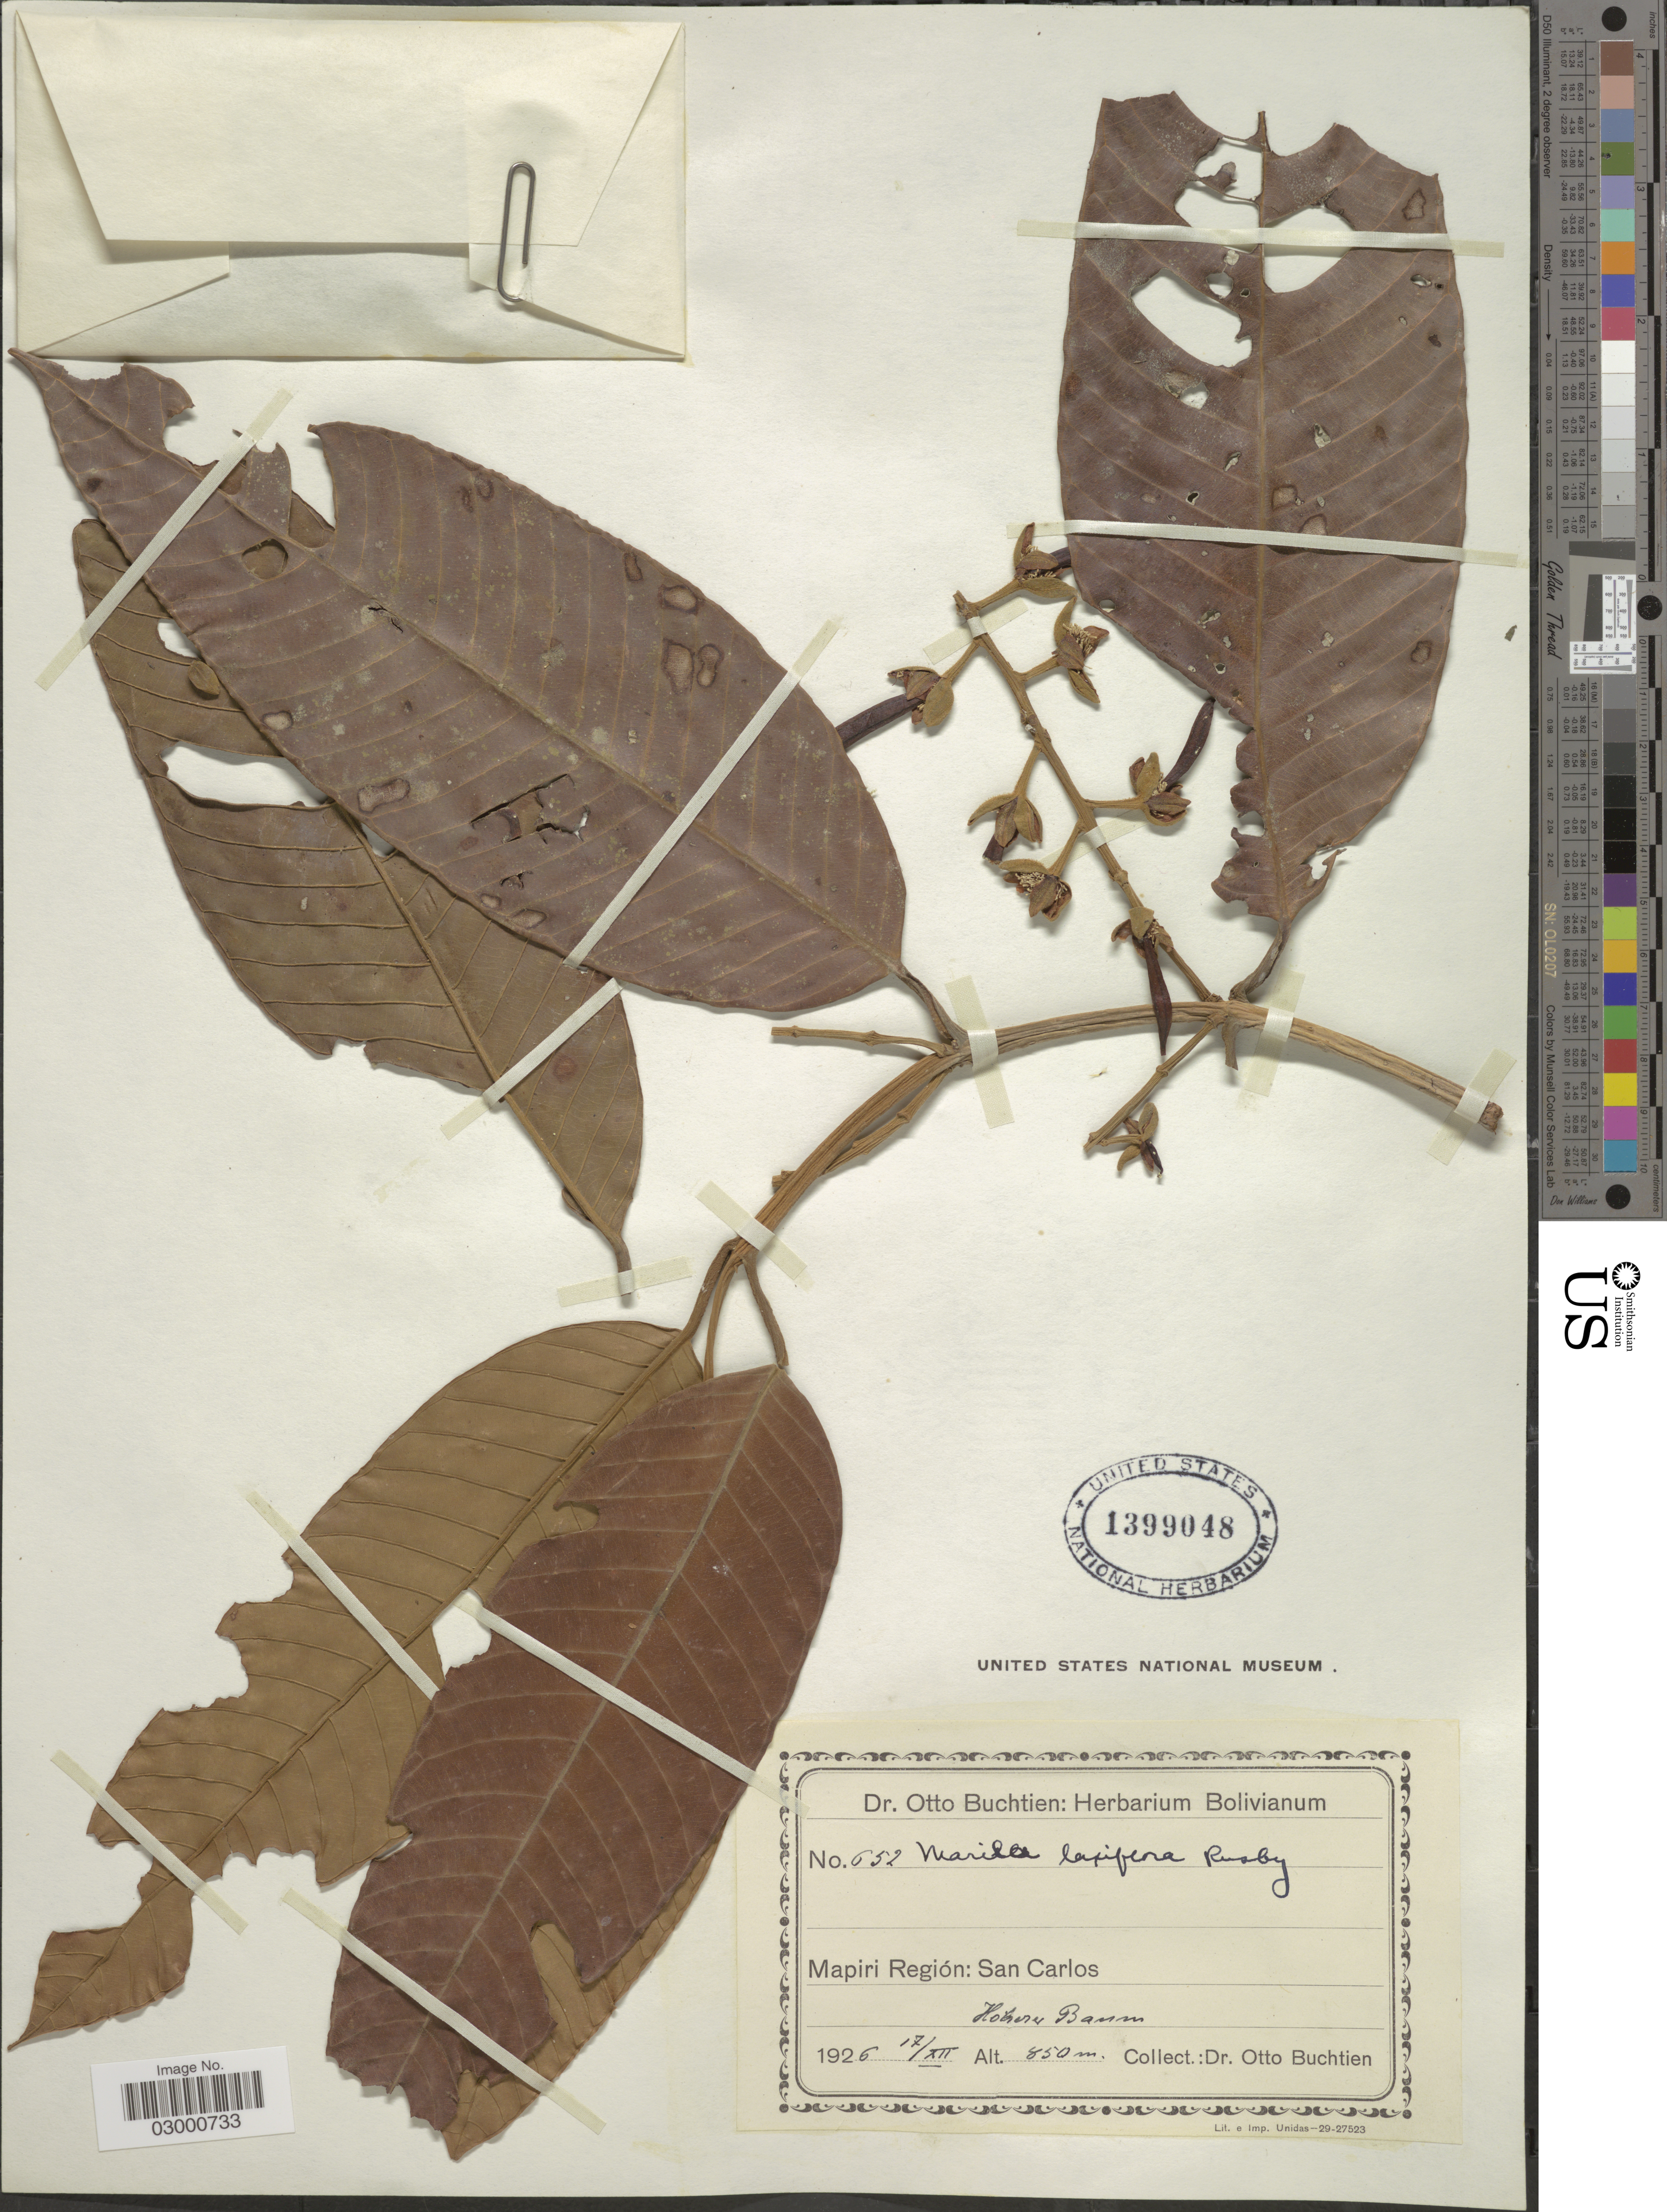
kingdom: Plantae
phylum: Tracheophyta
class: Magnoliopsida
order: Malpighiales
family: Calophyllaceae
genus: Marila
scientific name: Marila laxiflora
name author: Rusby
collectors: O. Buchtien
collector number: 652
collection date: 1926-12-17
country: Bolivia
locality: Mapiri Región: San Carlos.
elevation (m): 850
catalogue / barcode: US 1399048